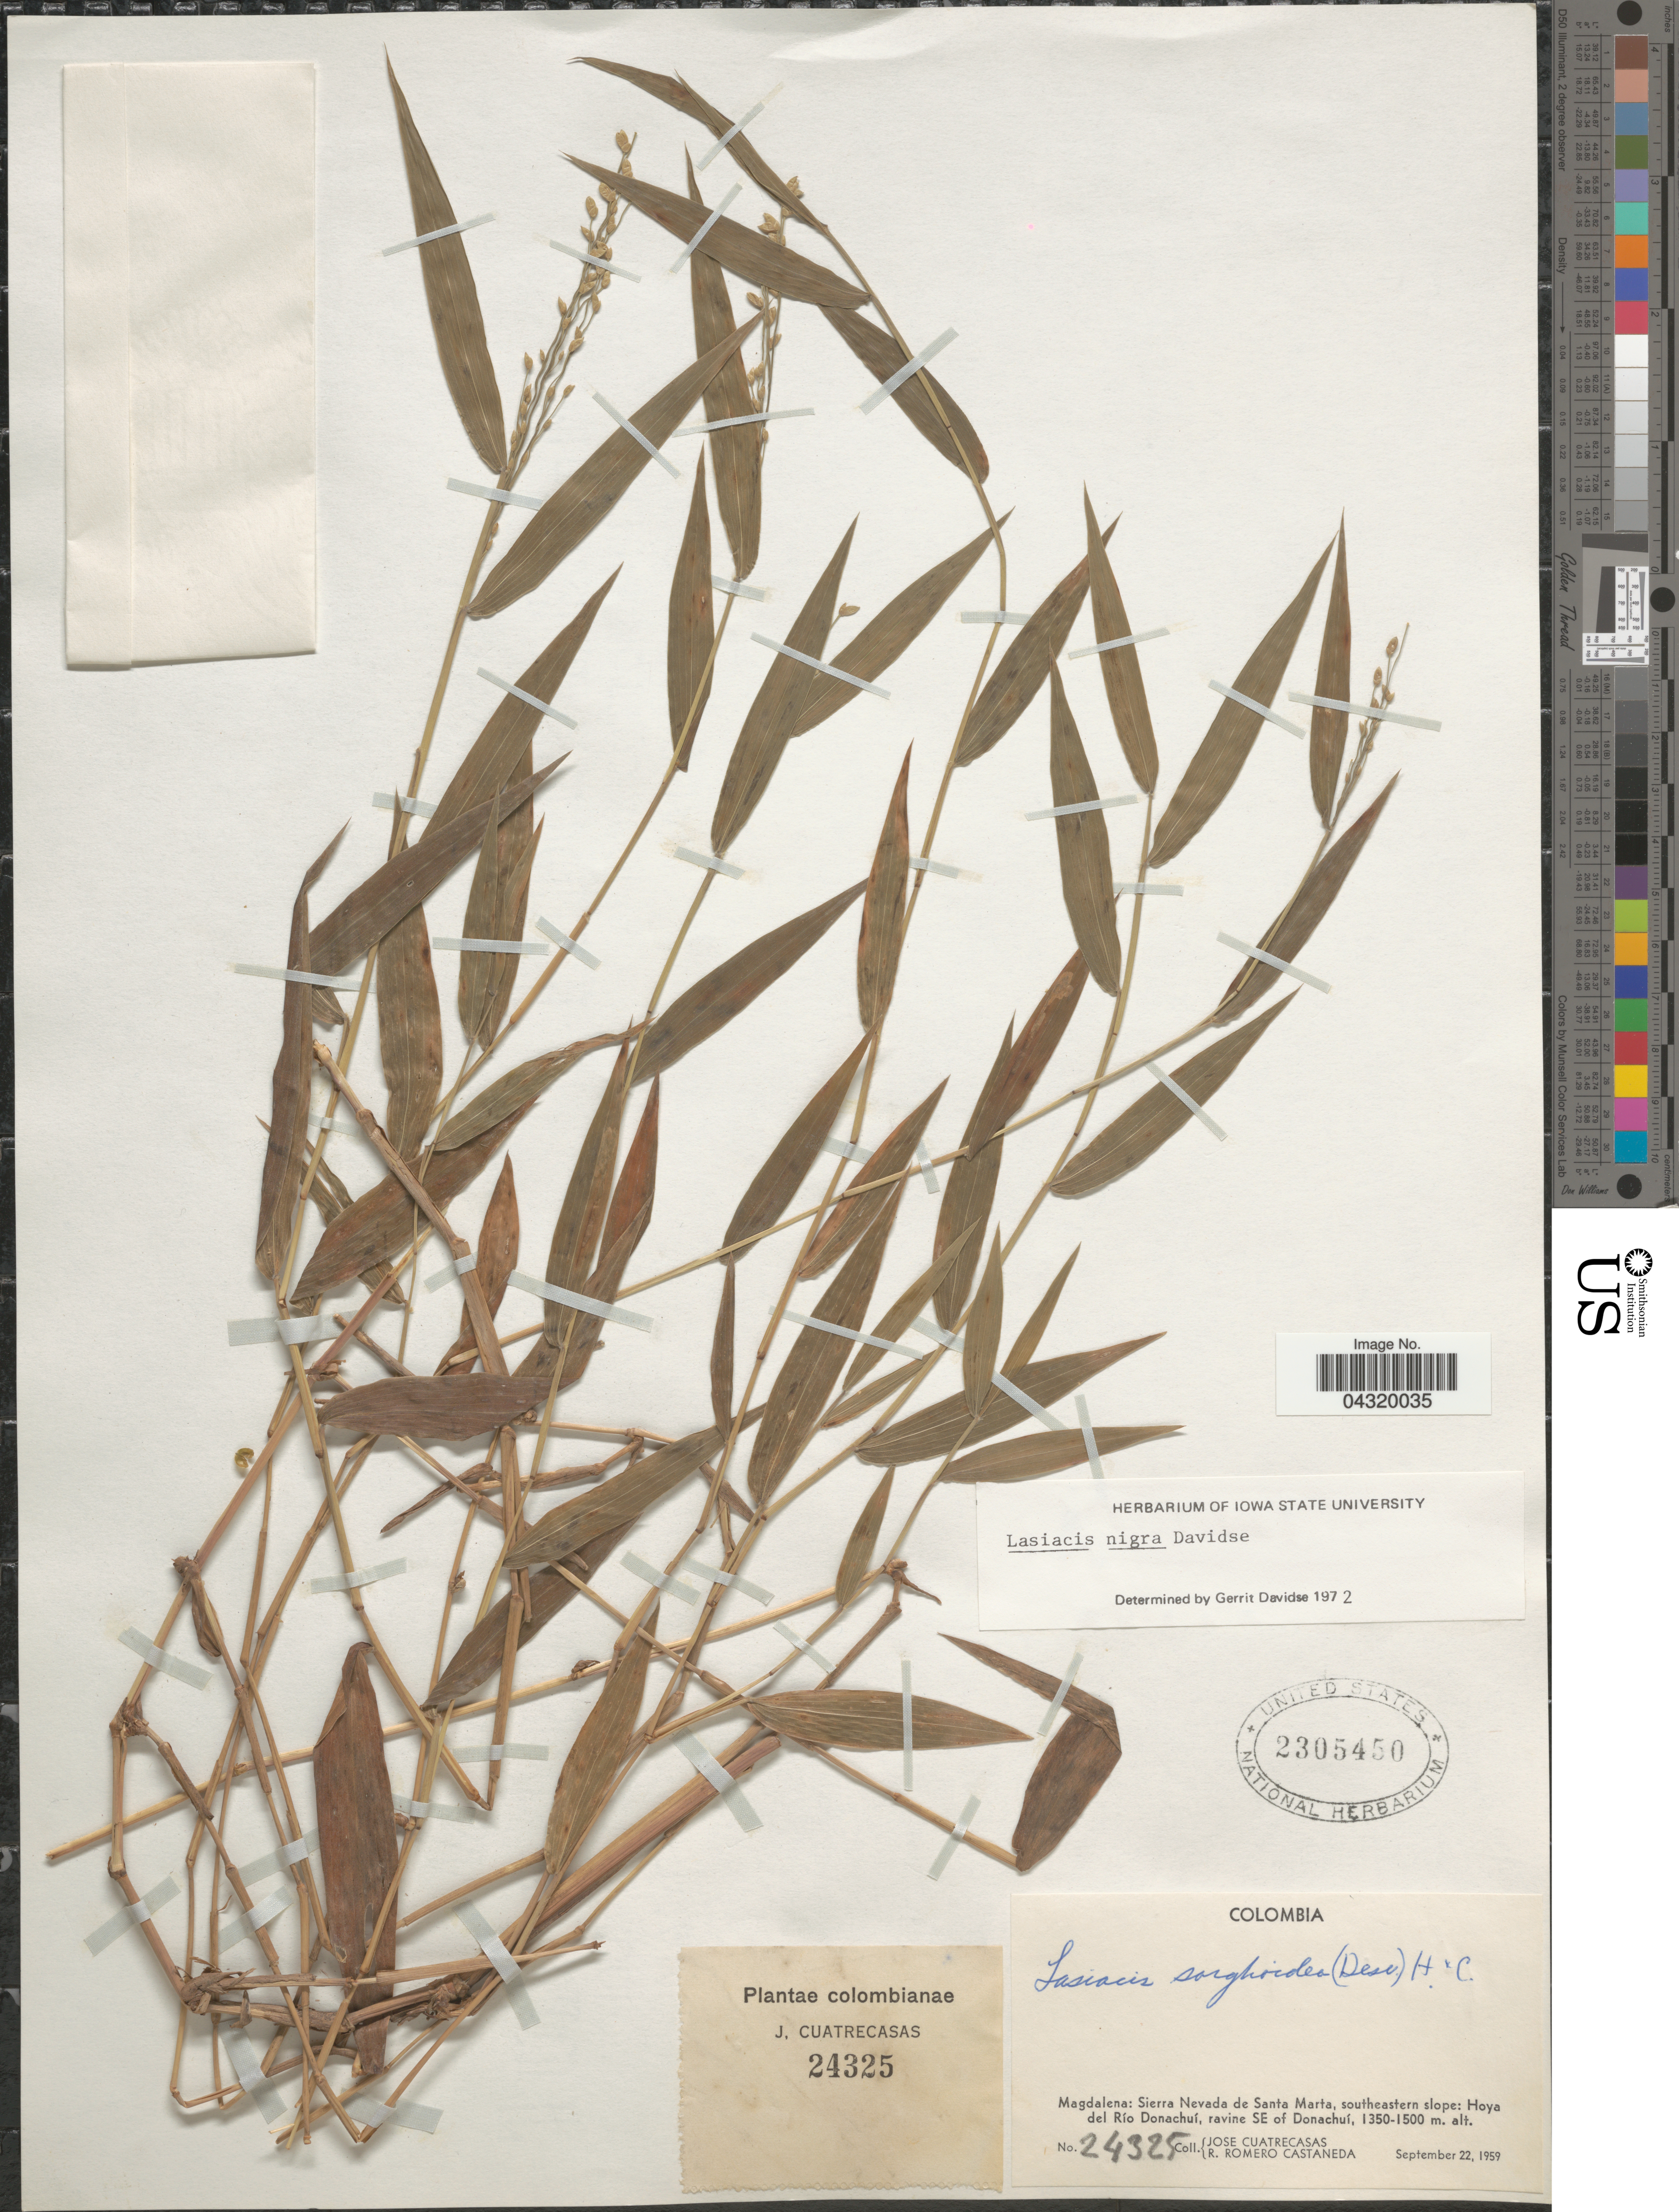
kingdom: Plantae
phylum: Tracheophyta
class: Liliopsida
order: Poales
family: Poaceae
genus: Lasiacis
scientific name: Lasiacis nigra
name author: Davidse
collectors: J. Cuatrecasas & R. Romero Castañeda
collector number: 24325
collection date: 1959-09-22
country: Colombia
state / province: Magdalena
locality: Sierra Nevada de Santa Marta, southeastern slope: Hoya del Río Donachuí, ravine SE of Donachuí.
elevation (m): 1350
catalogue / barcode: US 2305450